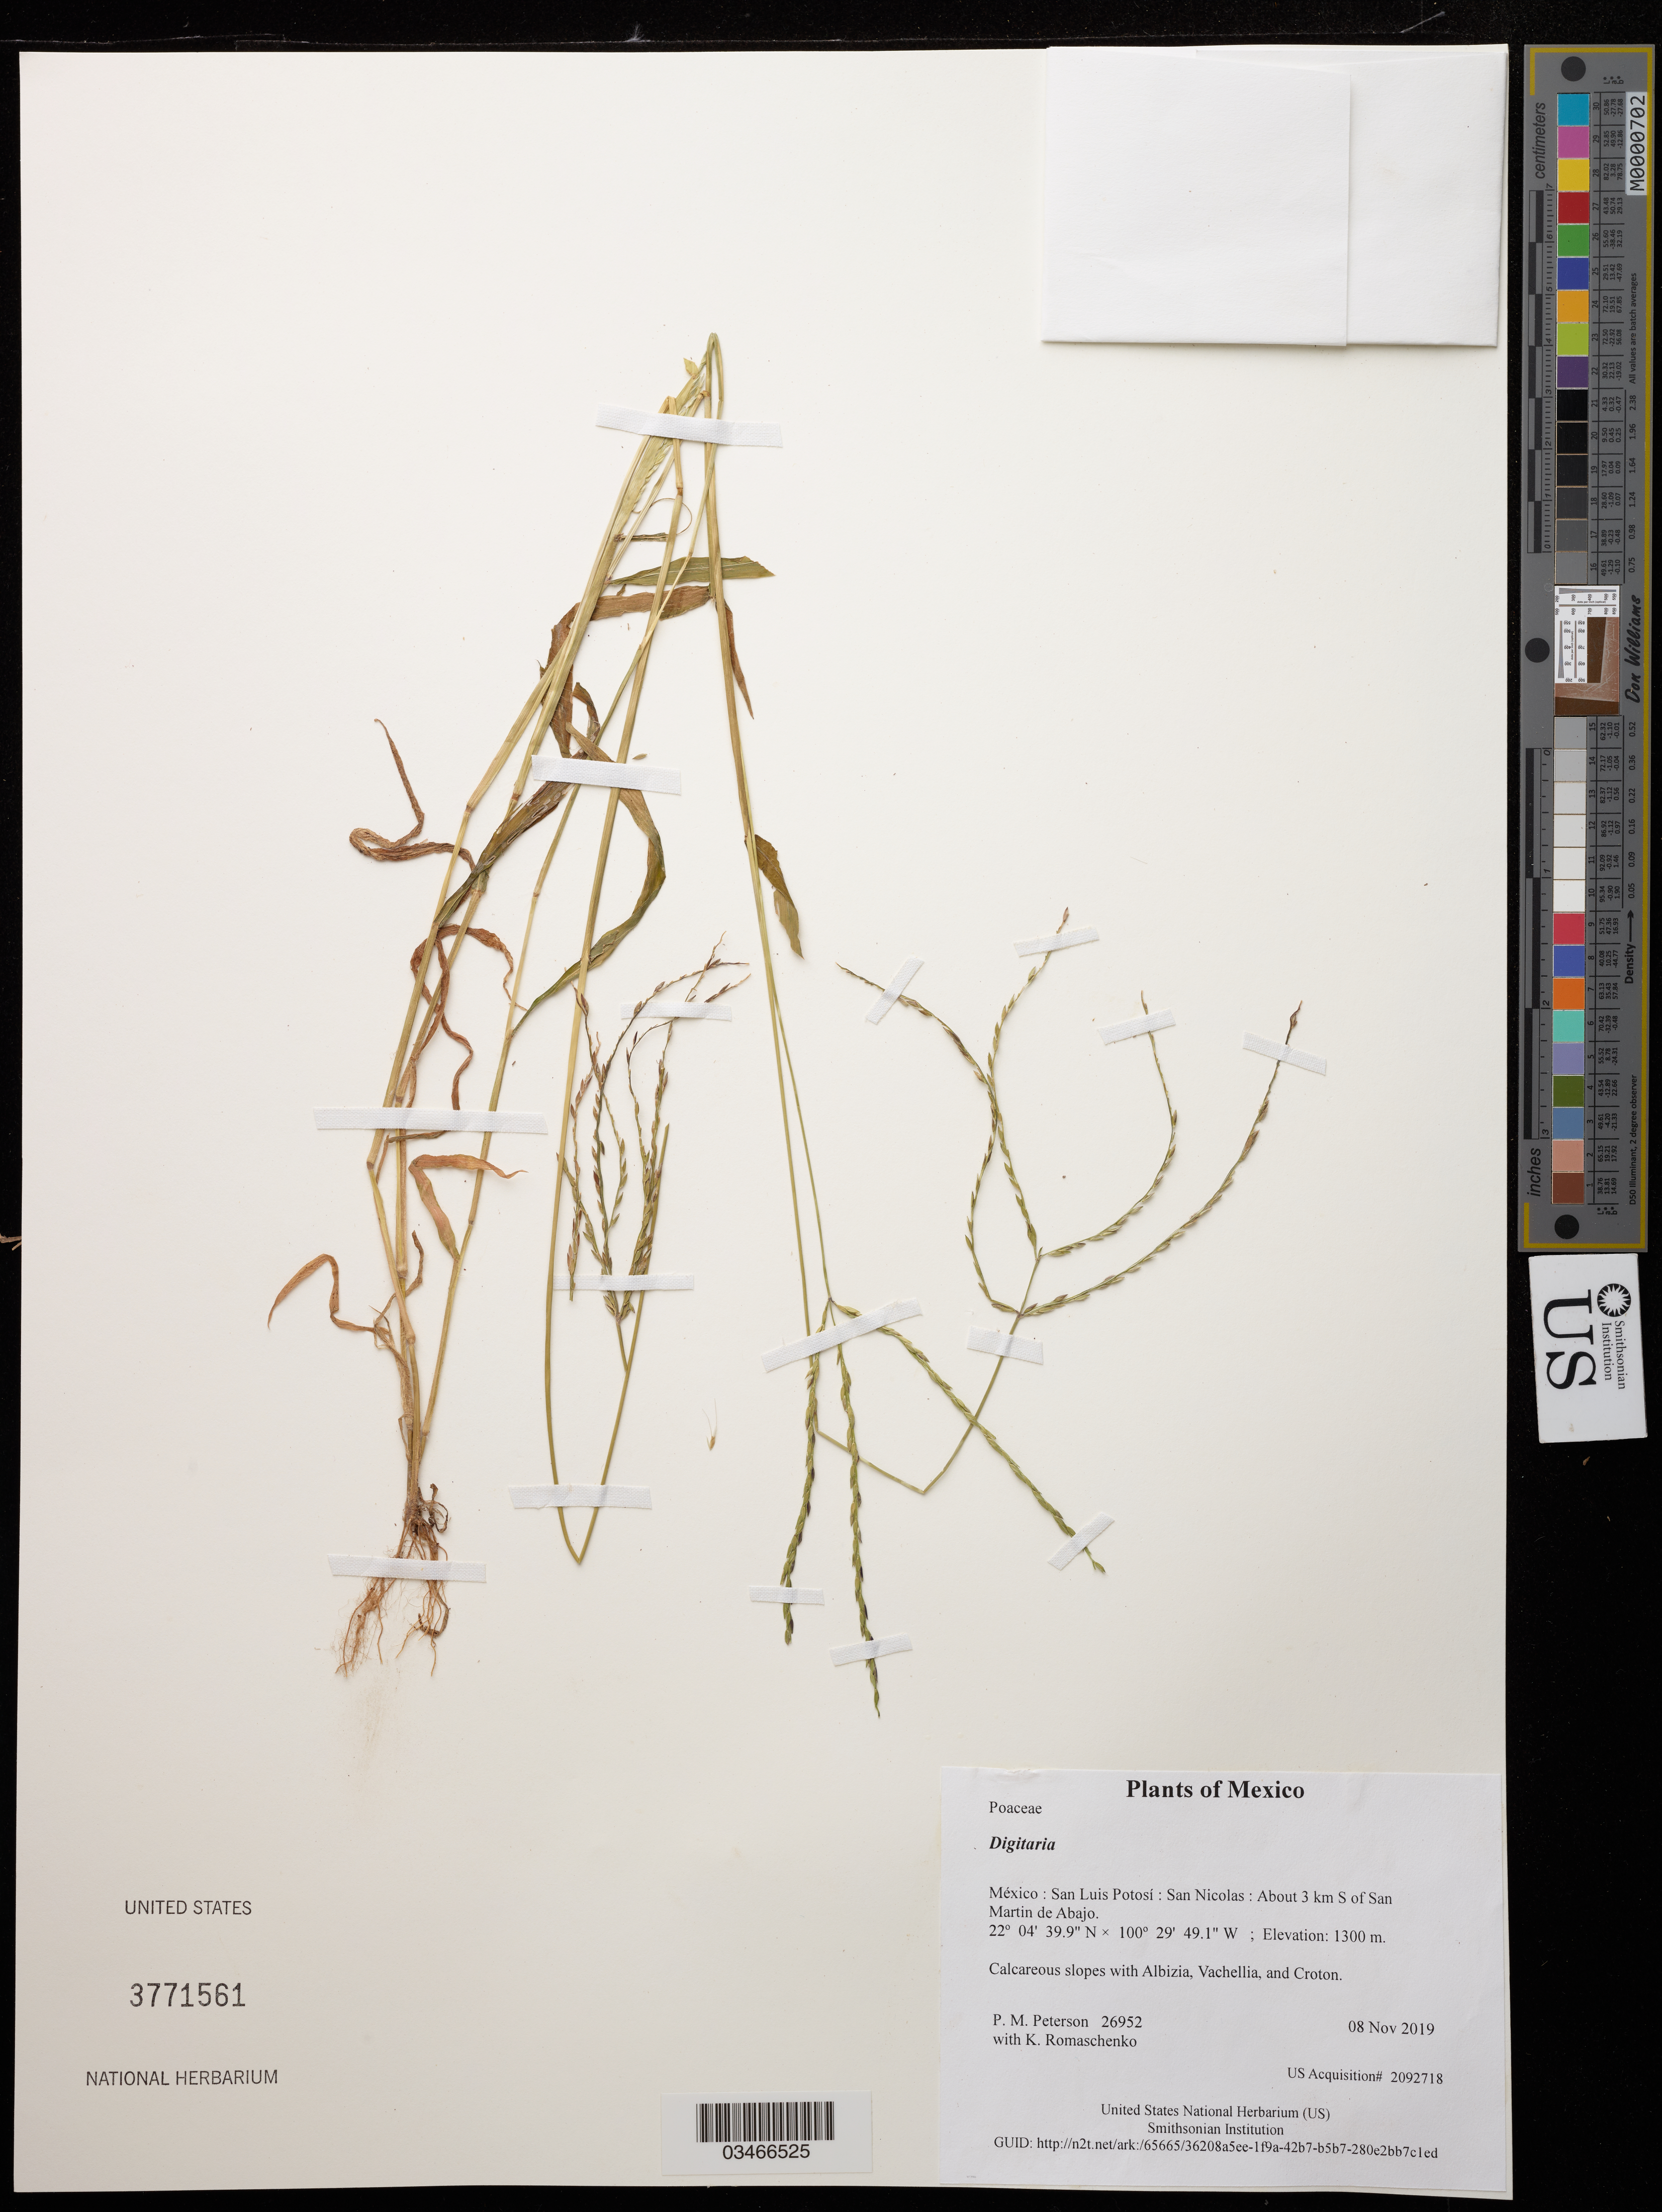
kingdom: Plantae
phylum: Tracheophyta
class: Liliopsida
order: Poales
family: Poaceae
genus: Digitaria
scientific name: Digitaria sp.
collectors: P. M. Peterson & K. Romaschenko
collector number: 26952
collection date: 2019-11-08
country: México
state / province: San Luis Potosí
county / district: San Nicolas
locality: About 3 km S of San Martin de Abajo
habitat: Calcareous slopes with Albizia, Vachellia, and Croton.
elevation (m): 1300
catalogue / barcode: US 3771561